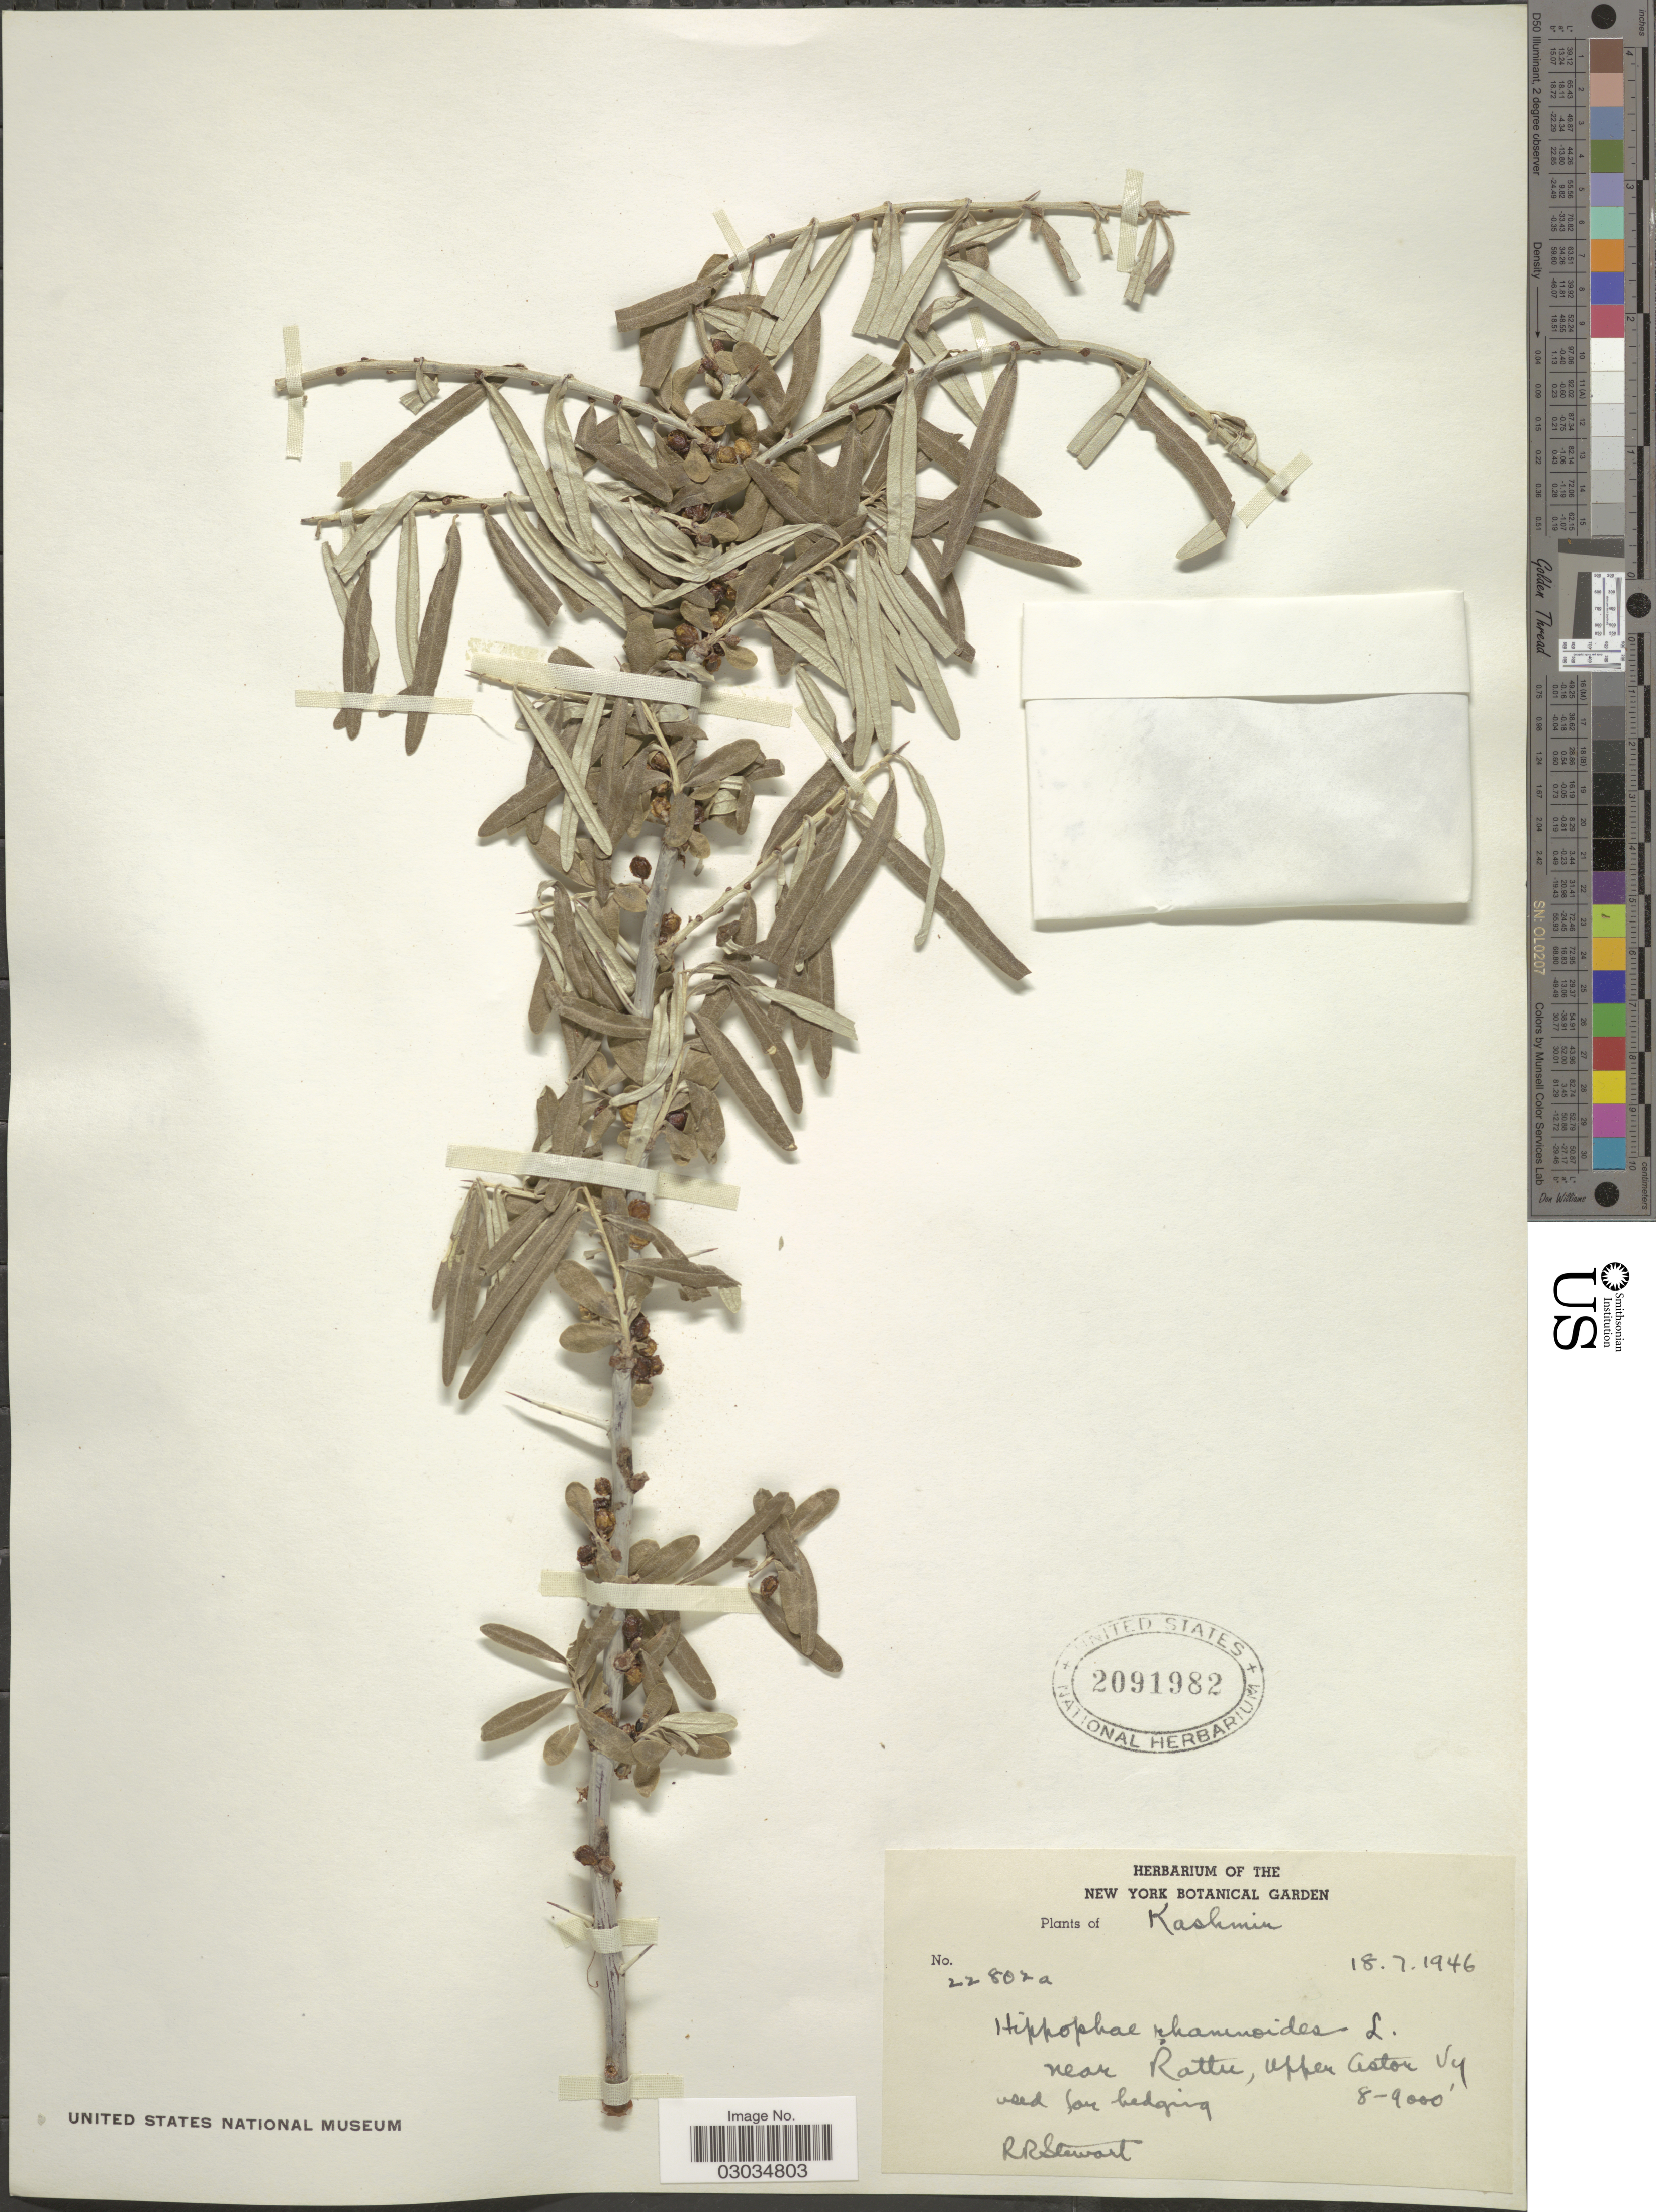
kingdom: Plantae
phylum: Tracheophyta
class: Magnoliopsida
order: Rosales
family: Elaeagnaceae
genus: Hippophae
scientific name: Hippophae rhamnoides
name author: L.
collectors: R. Stewart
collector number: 22802a*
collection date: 1946-07-18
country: Pakistan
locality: Kashmir, near Rattu, upper Astor Vy.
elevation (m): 2438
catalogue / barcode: US 2091982